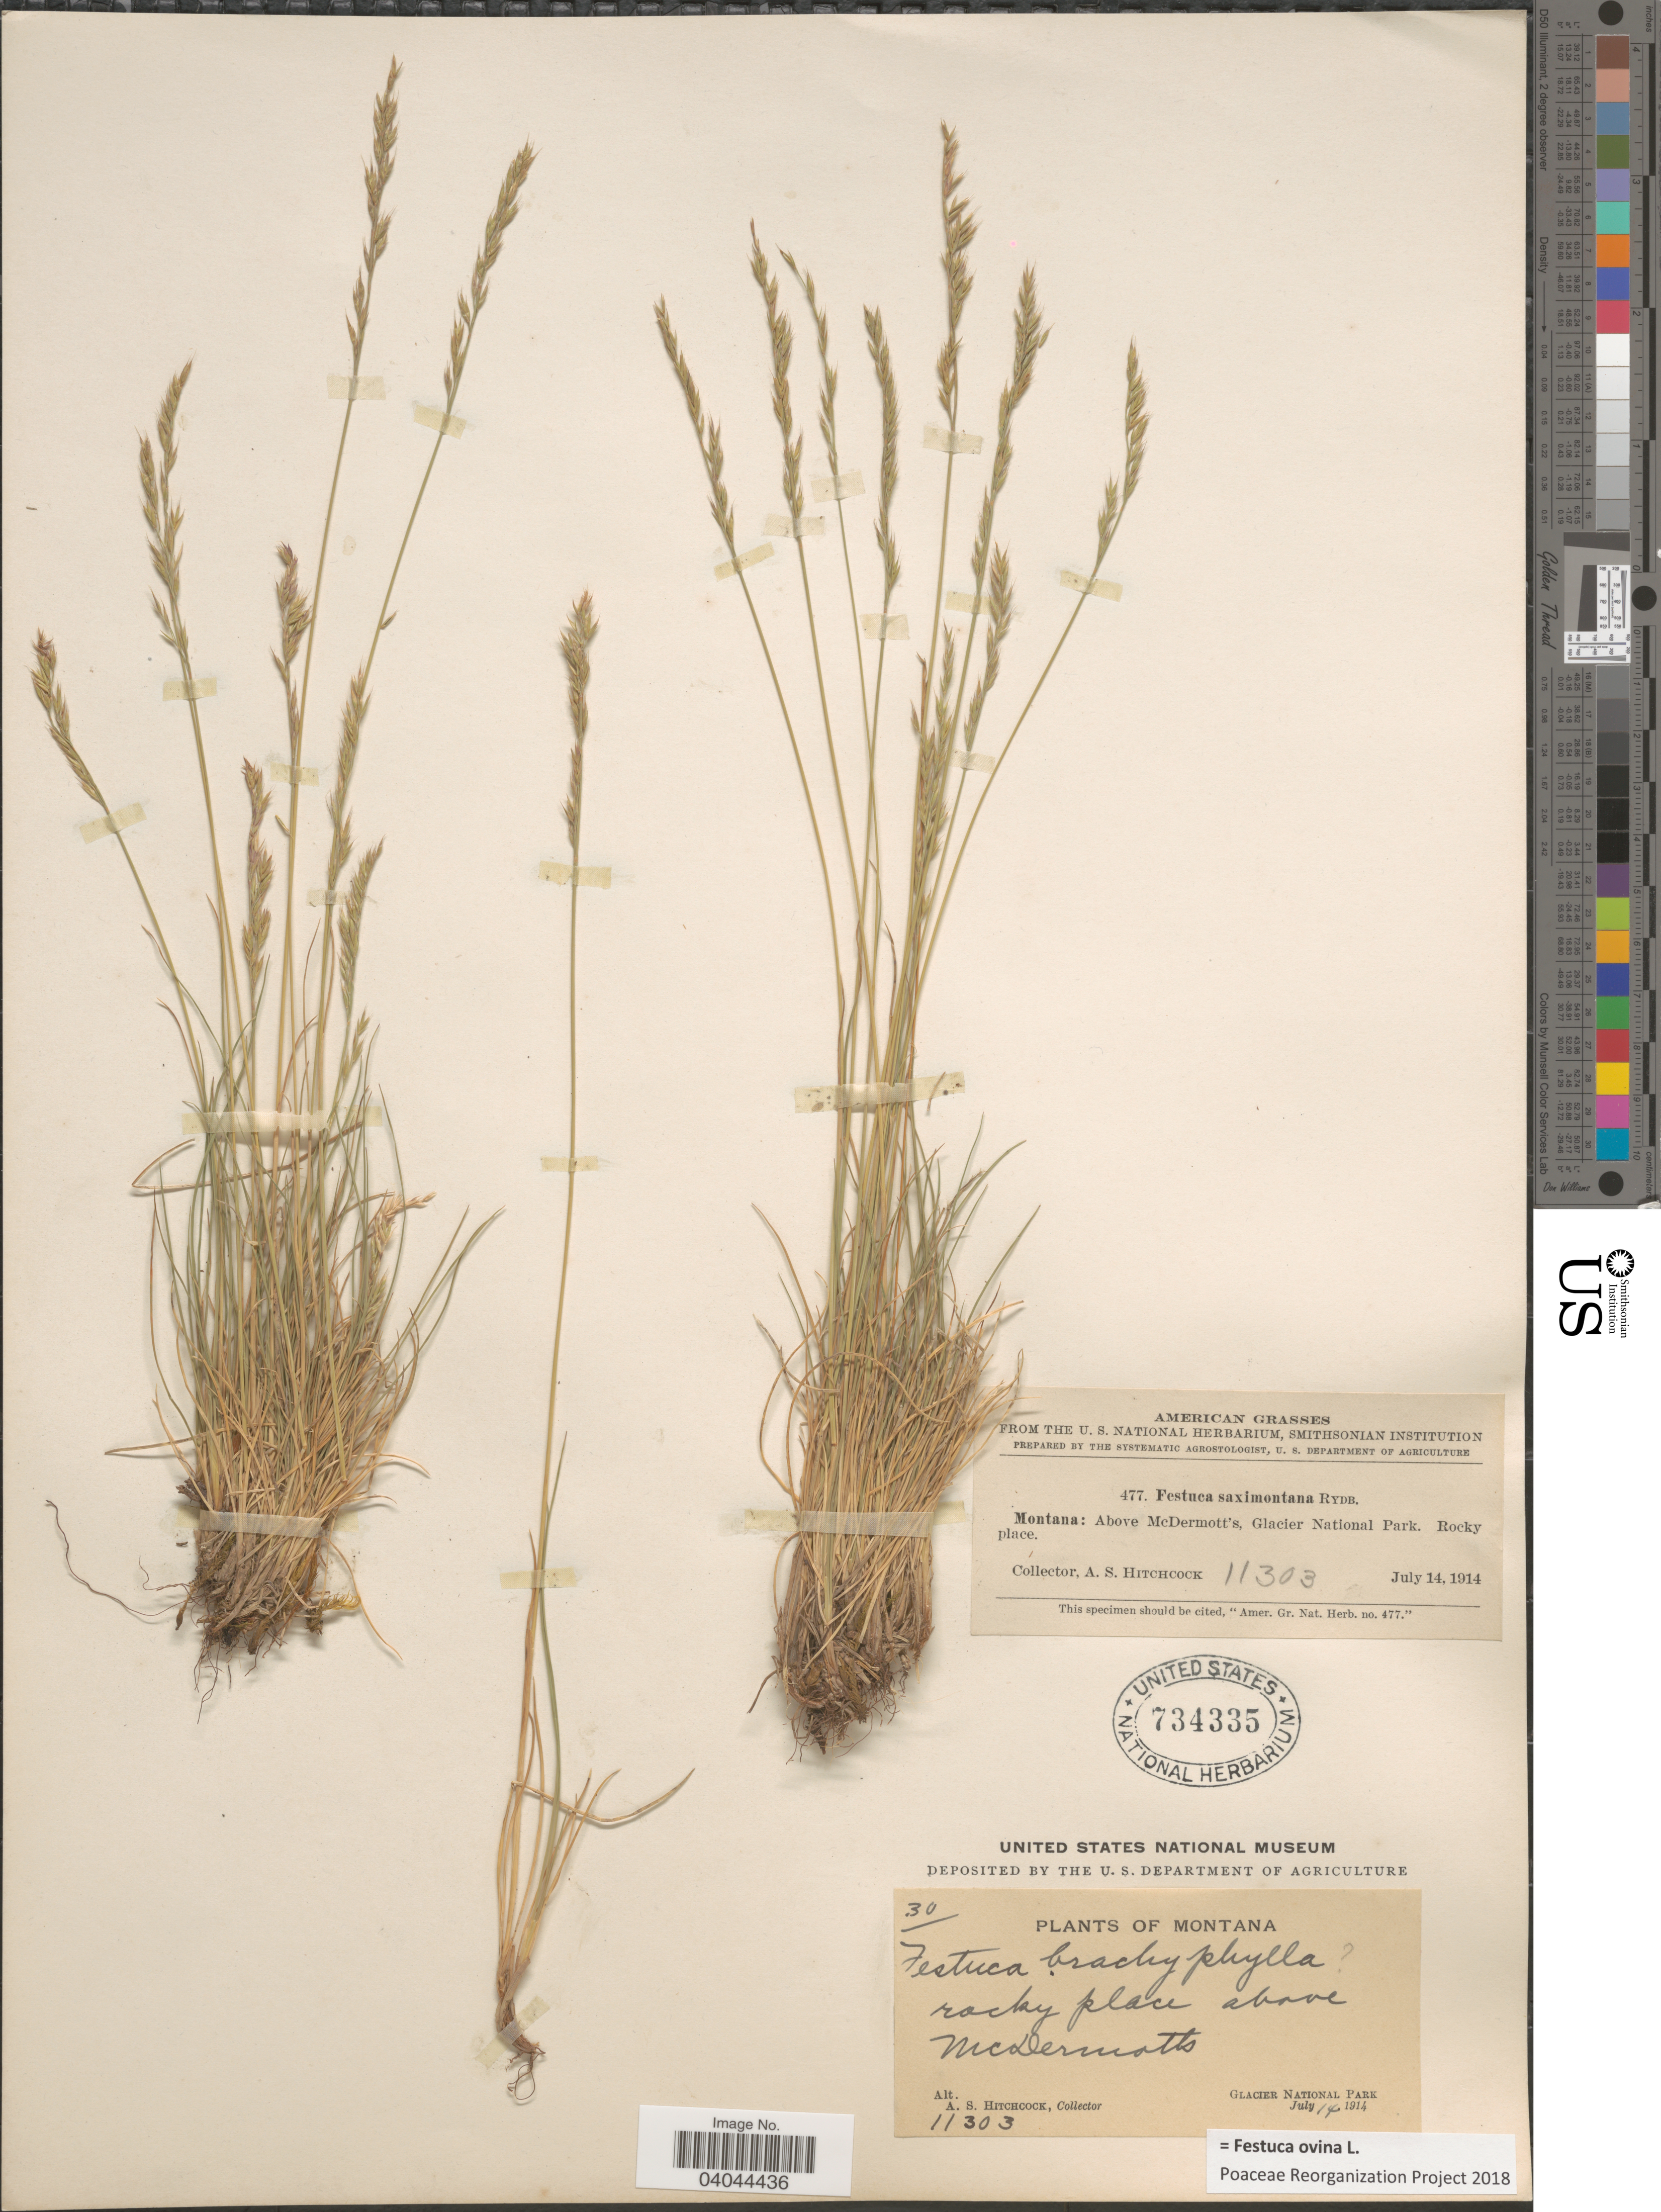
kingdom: Plantae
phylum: Tracheophyta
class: Liliopsida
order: Poales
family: Poaceae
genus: Festuca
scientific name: Festuca ovina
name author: L.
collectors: A. S. Hitchcock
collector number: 11303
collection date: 1914-07-14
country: United States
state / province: Montana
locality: Rocky place above McDermotts. Glacier National Park,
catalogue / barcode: US 734335